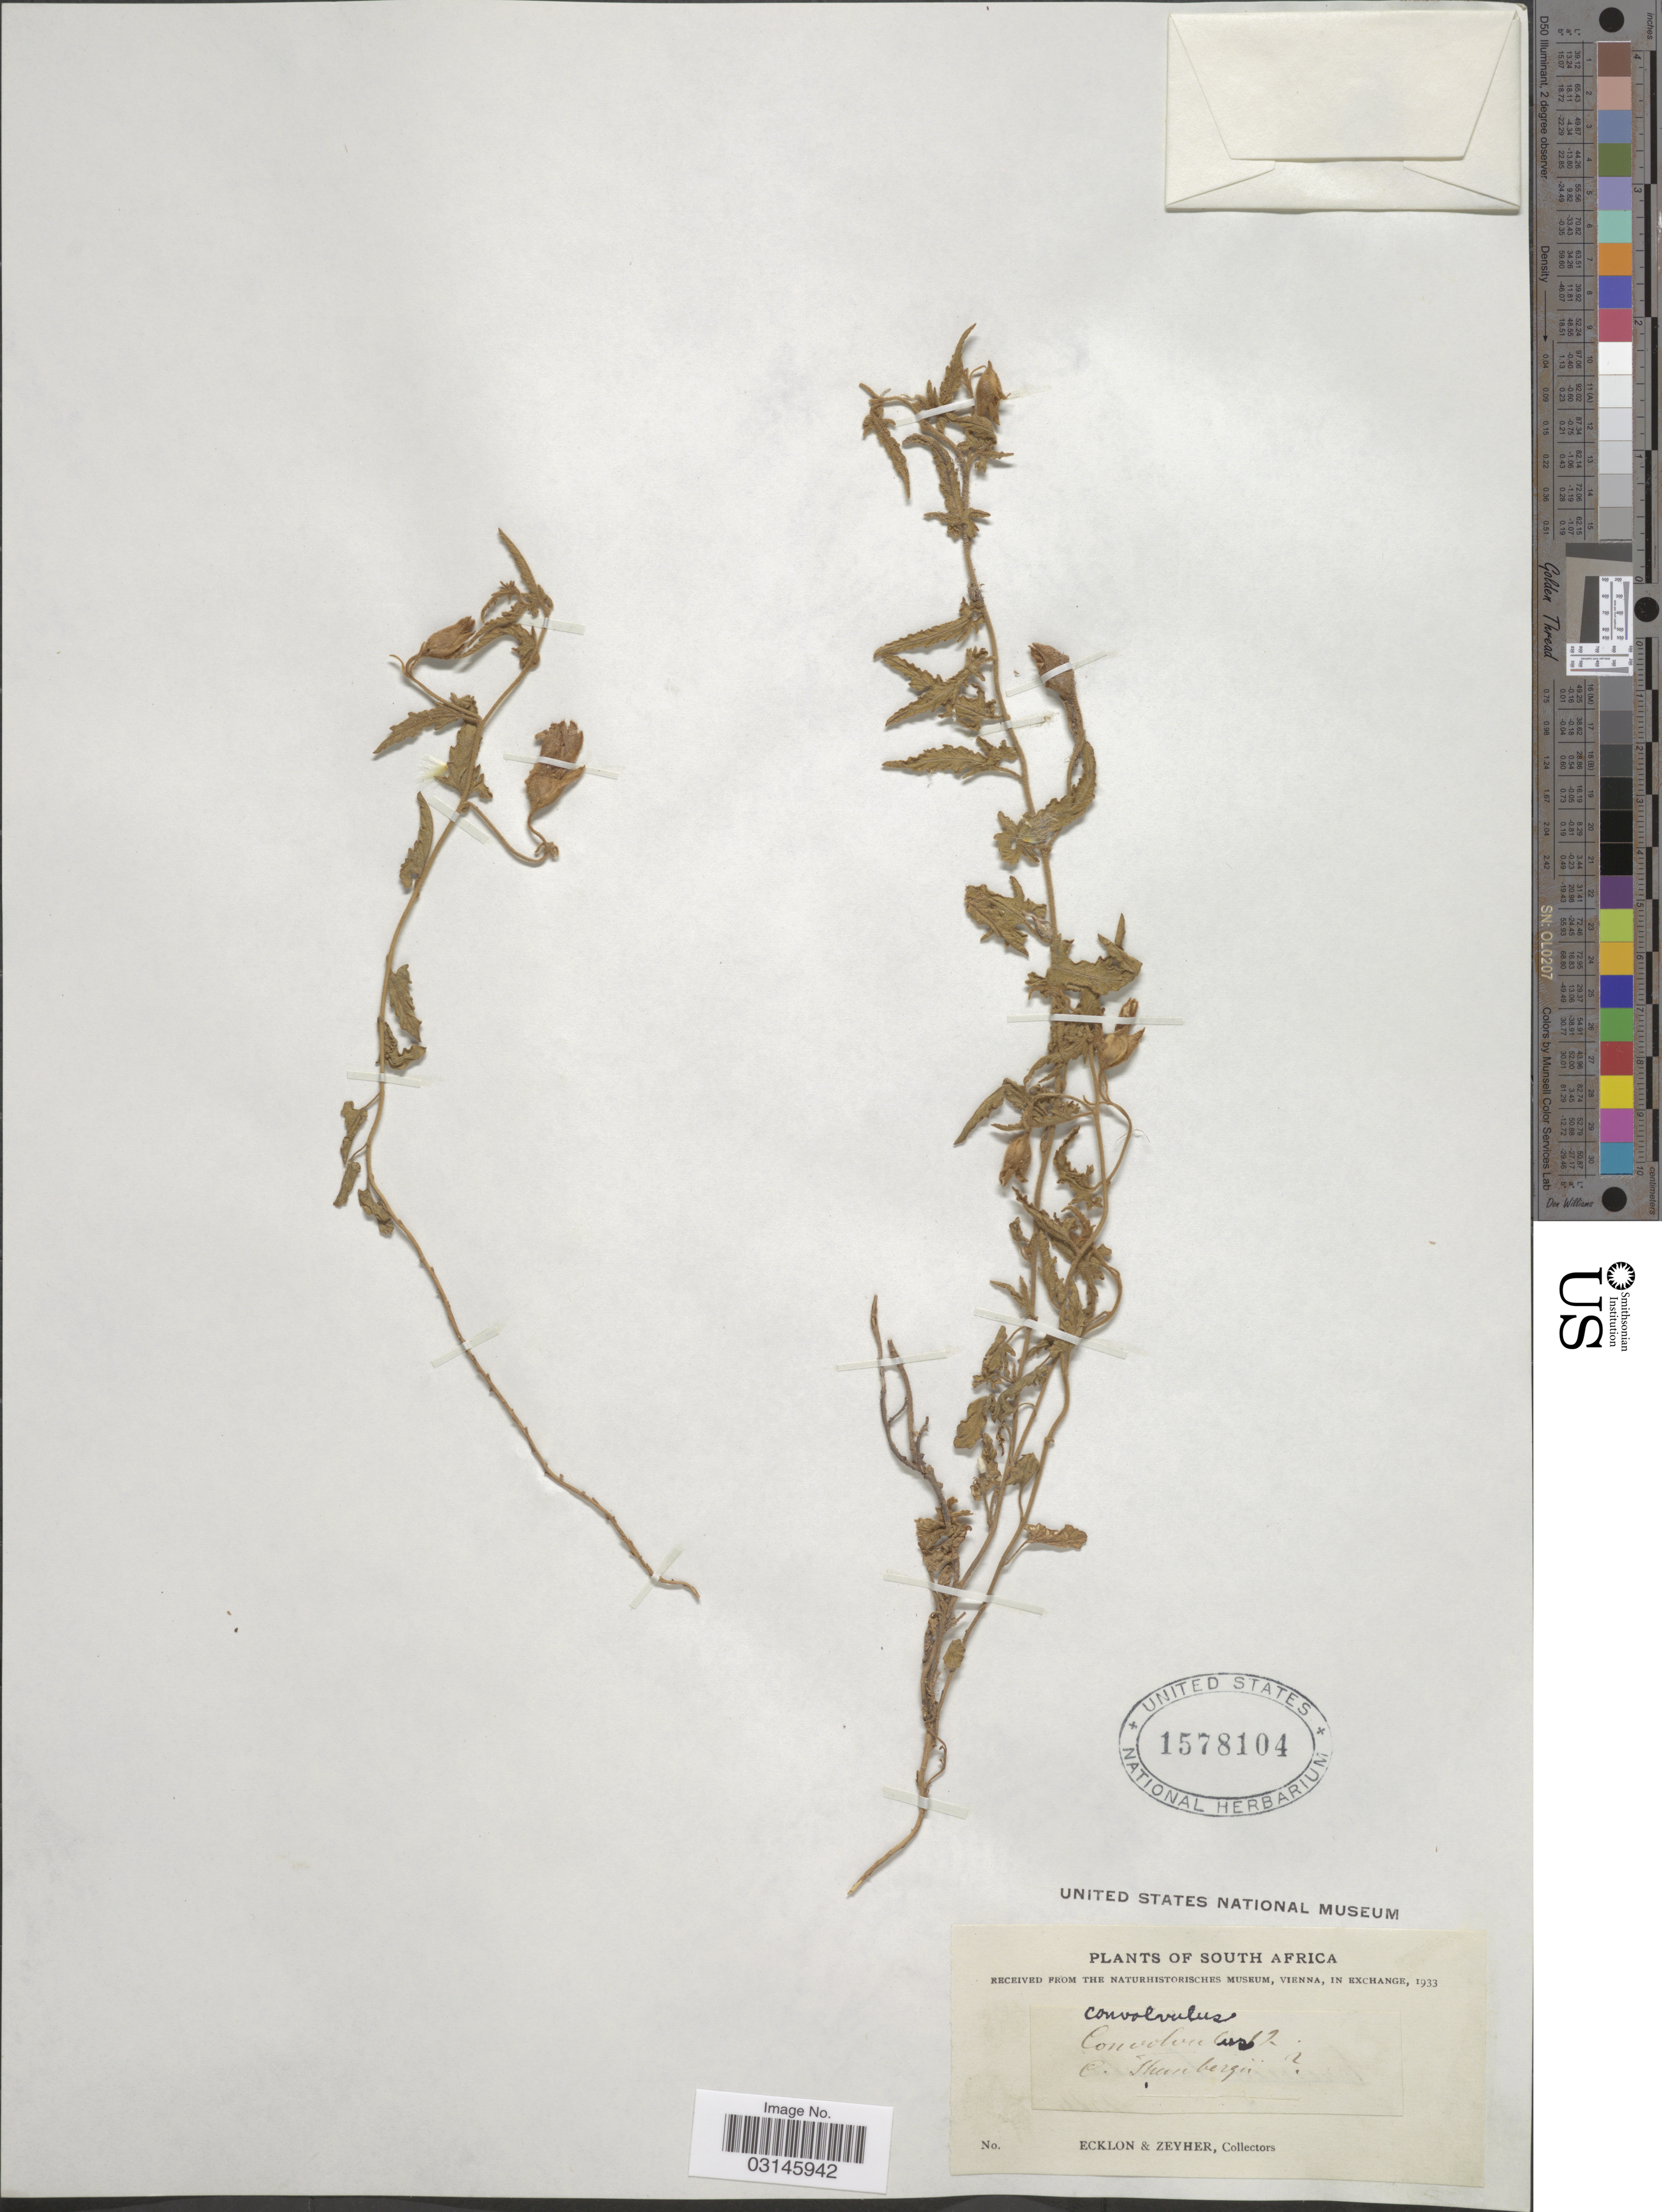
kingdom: Plantae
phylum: Tracheophyta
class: Magnoliopsida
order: Solanales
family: Convolvulaceae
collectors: -. Ecklon & -. Zeyher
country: South Africa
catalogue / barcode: US 1578104